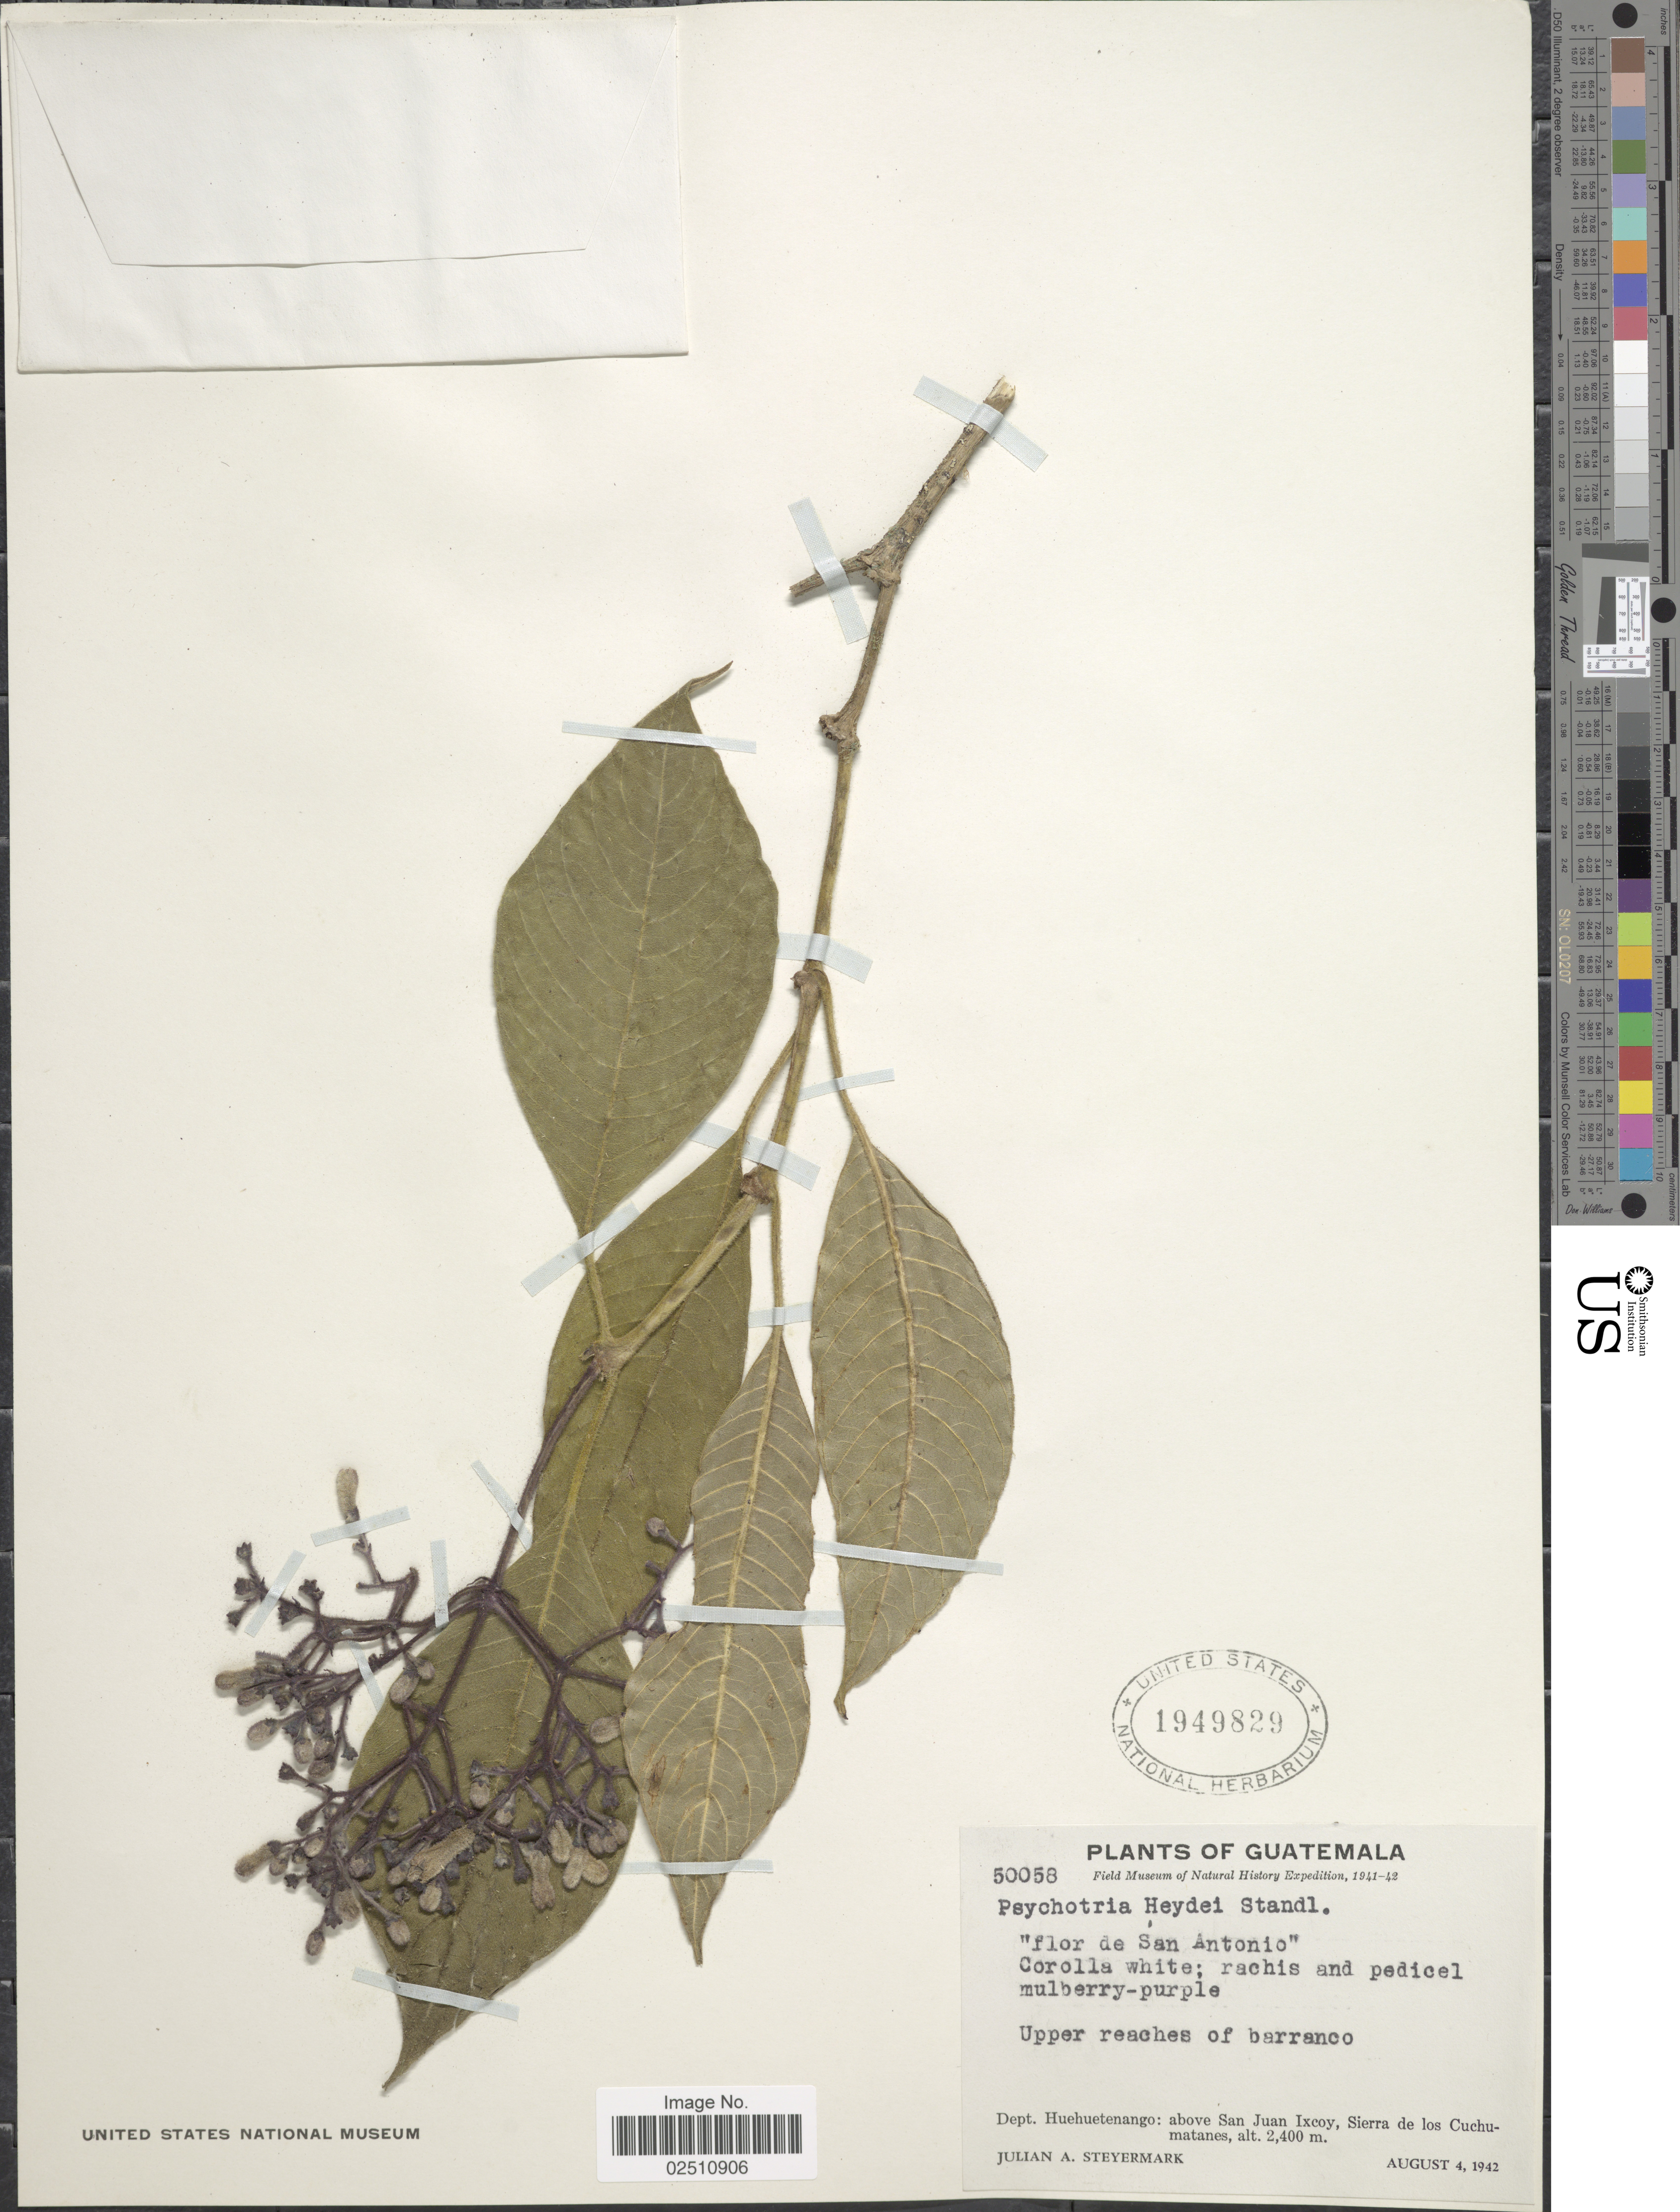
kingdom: Plantae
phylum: Tracheophyta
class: Magnoliopsida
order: Gentianales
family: Rubiaceae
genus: Psychotria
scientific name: Psychotria heydei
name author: Standl.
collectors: J. Steyermark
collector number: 50058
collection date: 1942-08-04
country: Guatemala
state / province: Huehuetenango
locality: Above San Juan Ixcoy, Sierra de los Cuchumatanes, upper reaches of barranco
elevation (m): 2400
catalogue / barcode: US 1949829